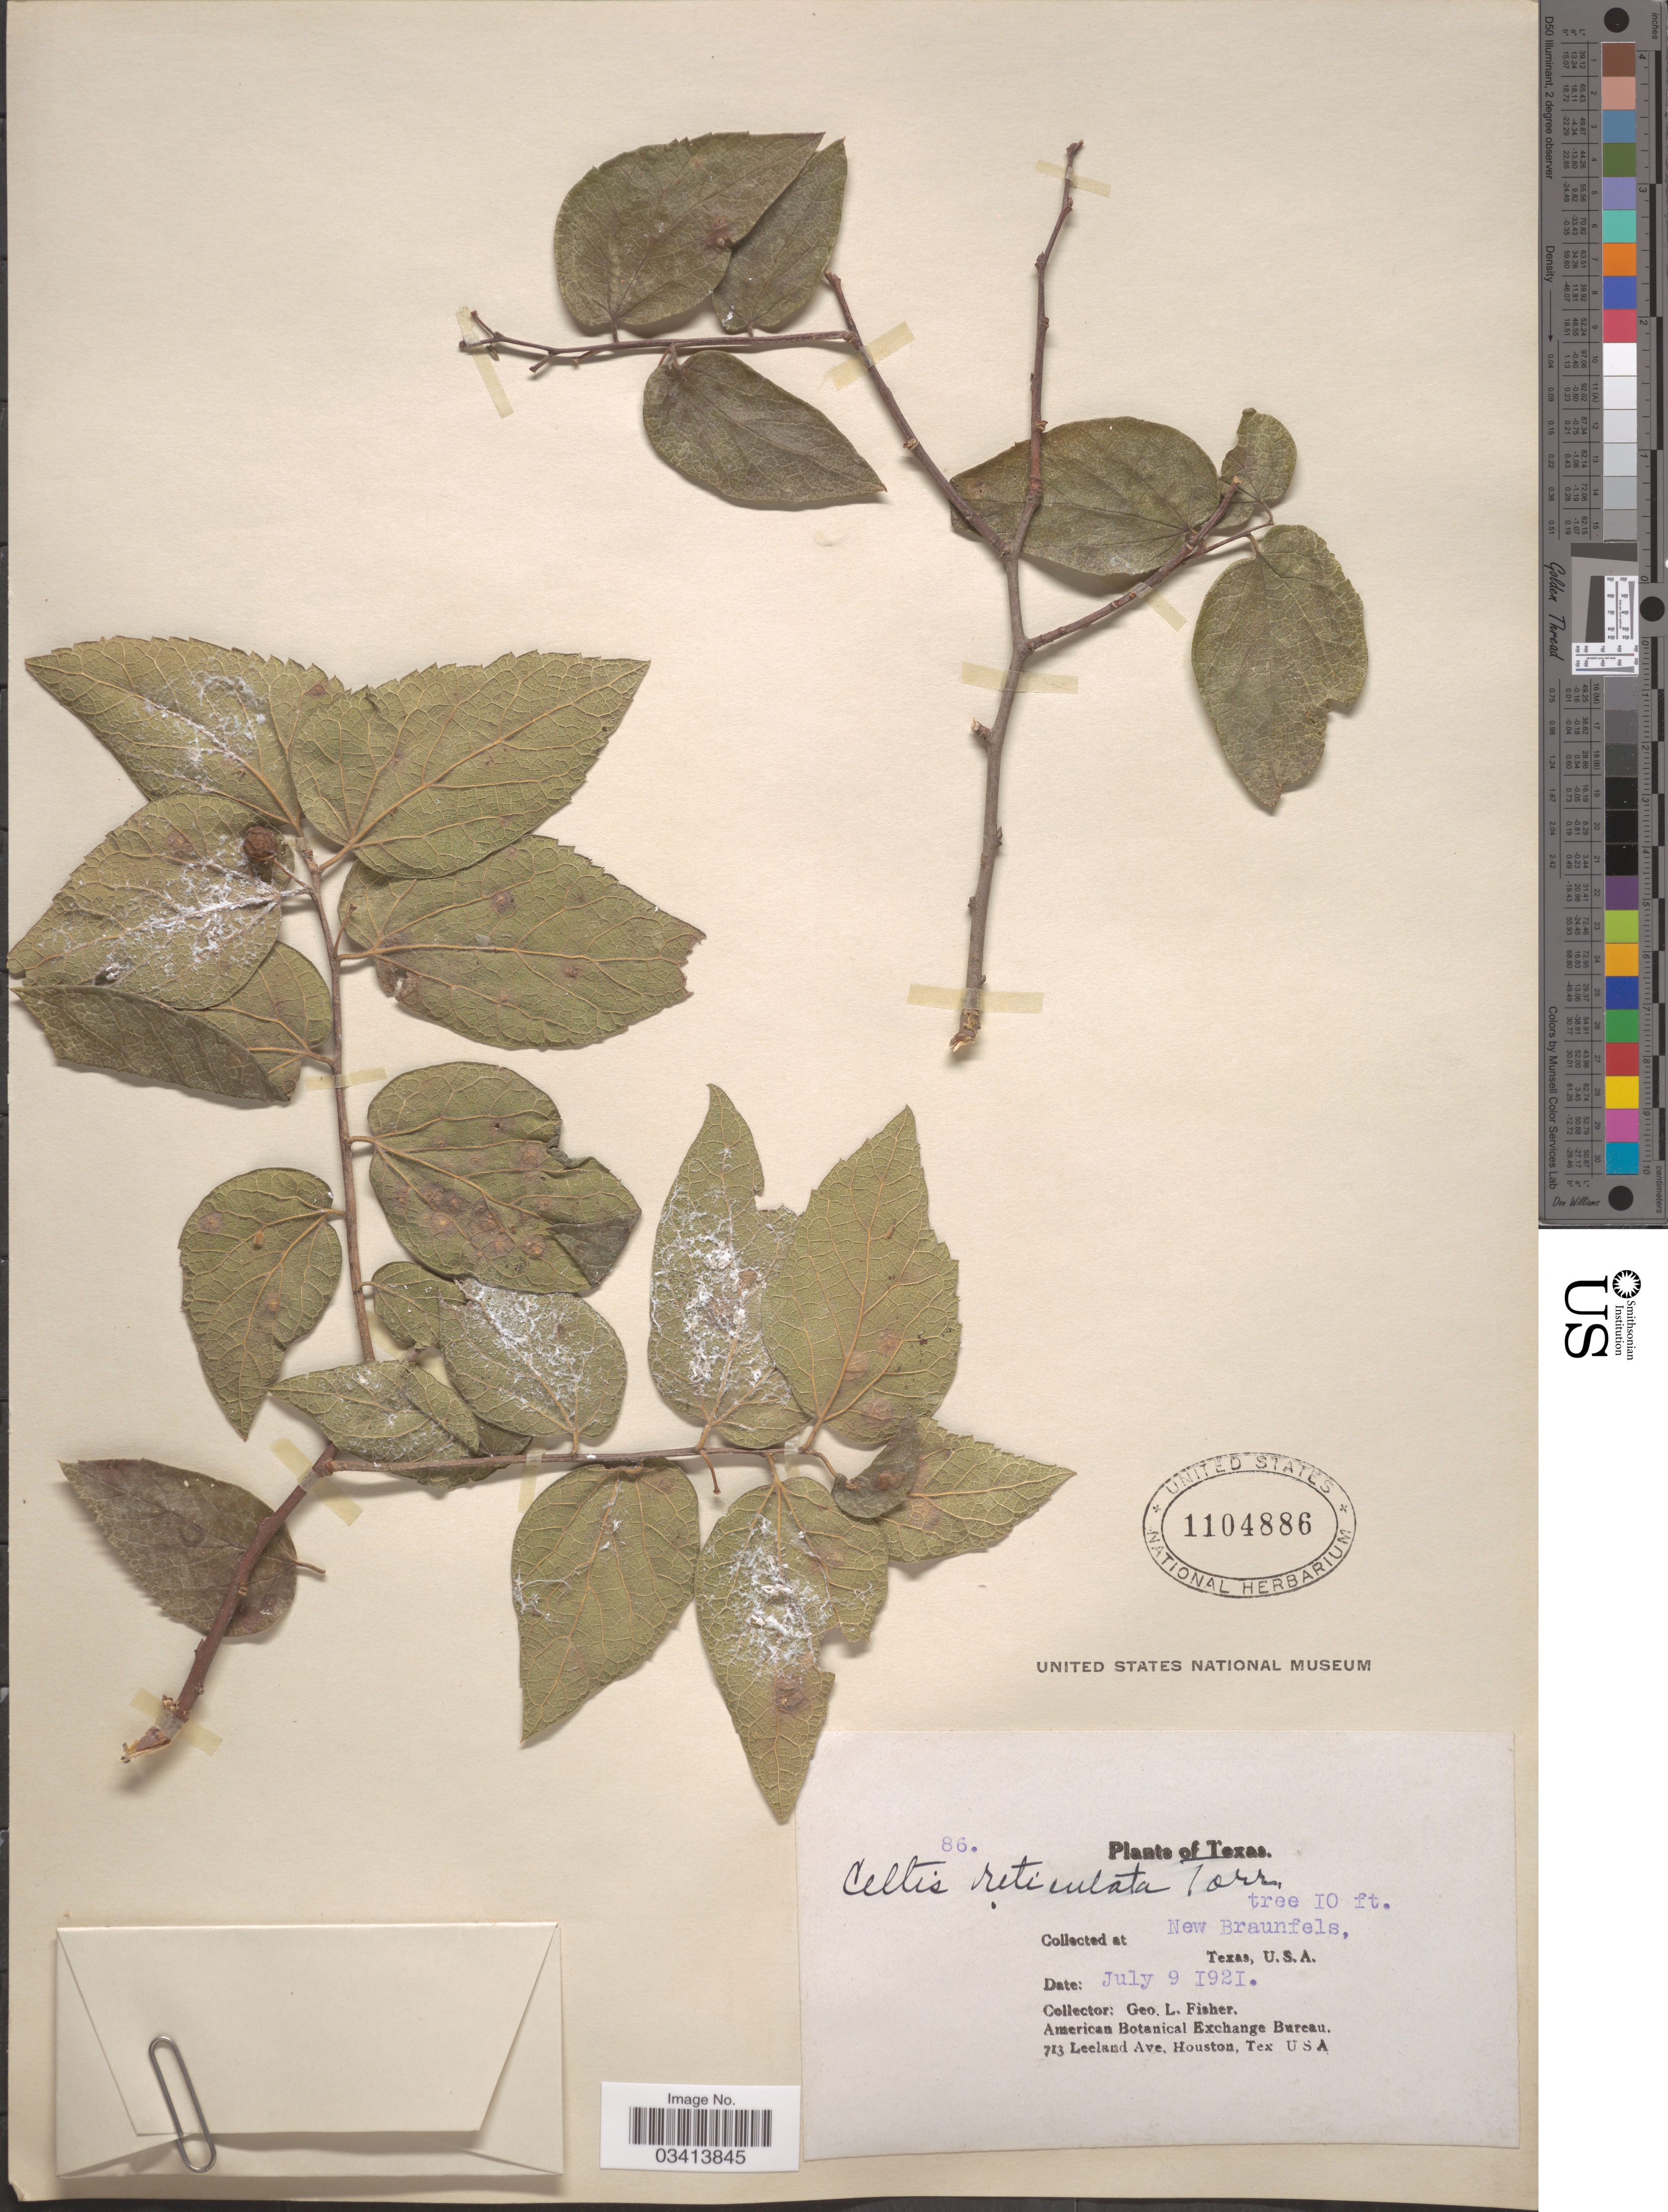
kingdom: Plantae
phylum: Tracheophyta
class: Magnoliopsida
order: Rosales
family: Cannabaceae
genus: Celtis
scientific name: Celtis reticulata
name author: Torr.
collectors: G. L. Fisher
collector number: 86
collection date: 1921-07-09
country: United States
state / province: Texas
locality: New Braunfels.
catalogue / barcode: US 1104886